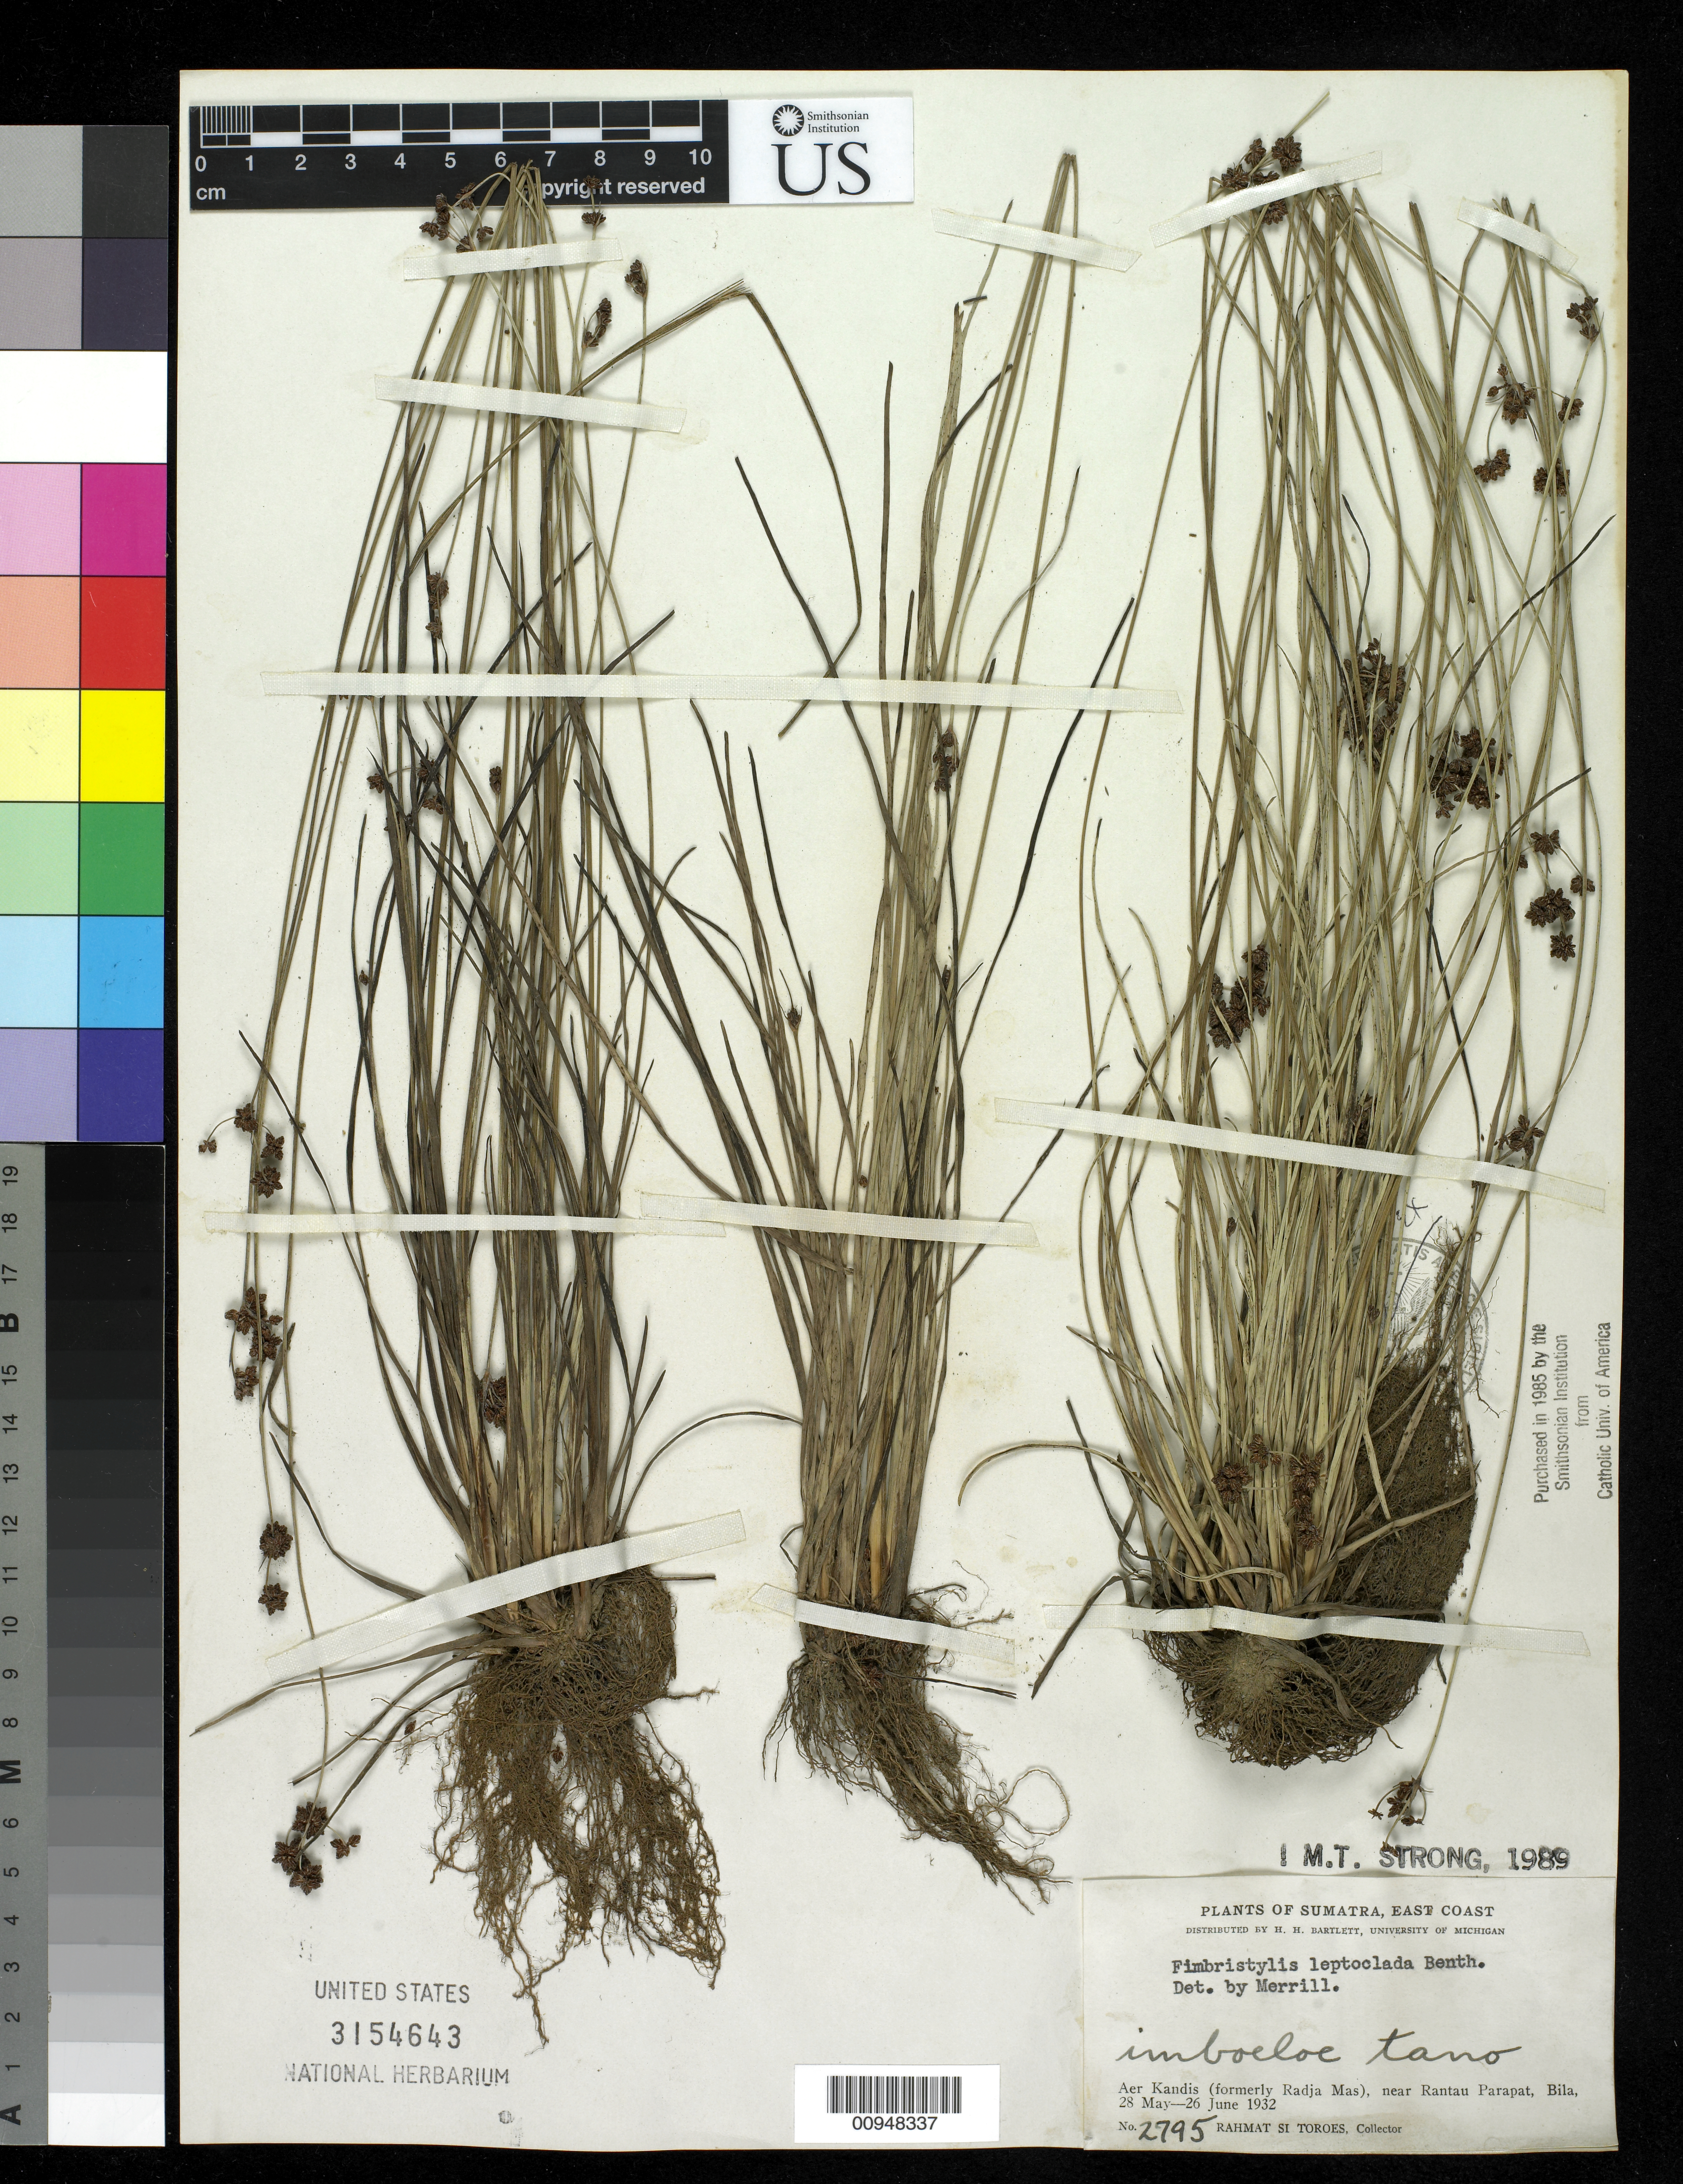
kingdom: Plantae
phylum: Tracheophyta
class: Liliopsida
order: Poales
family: Cyperaceae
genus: Fimbristylis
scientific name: Fimbristylis leptoclada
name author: Benth.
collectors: Rahmat Si Boeea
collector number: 2795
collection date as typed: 28 May 1932 to 26 Jun 1932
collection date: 1932-05-28/1932-06-26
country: Indonesia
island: Sumatra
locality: Aer Kandis (formerly Radja Mas) near Rantau Parapat, Bila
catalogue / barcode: US 3154643